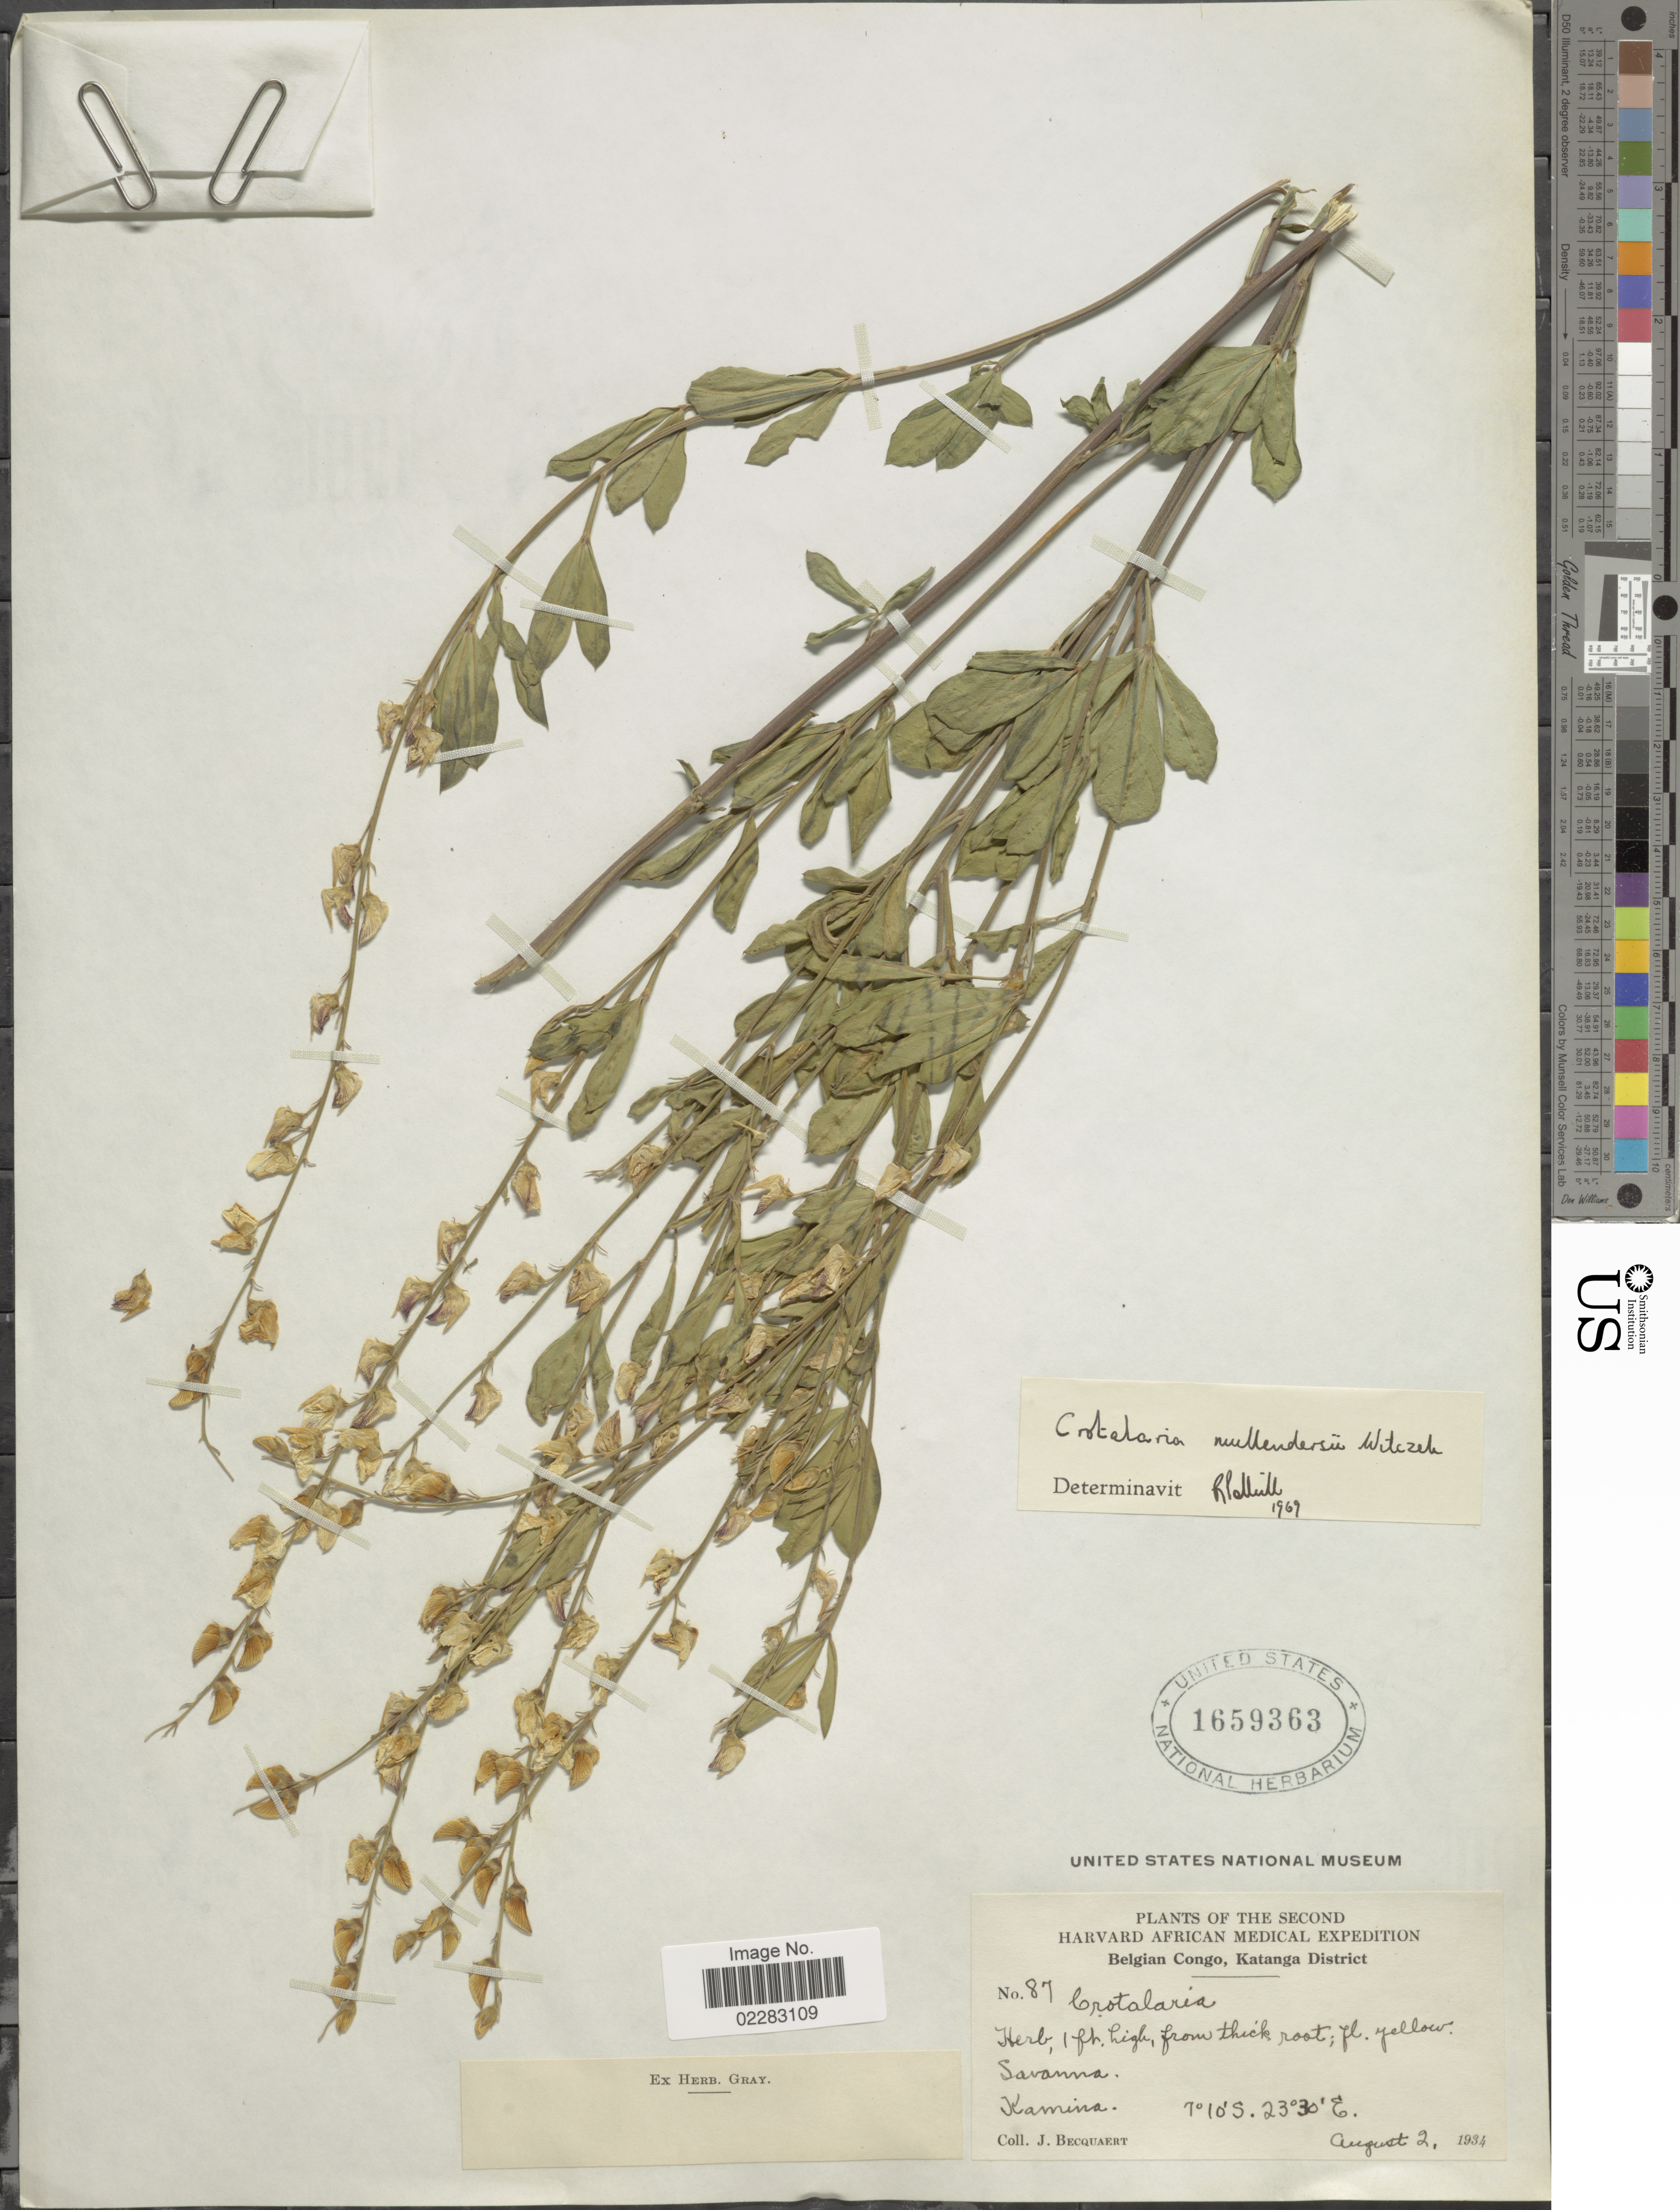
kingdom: Plantae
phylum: Tracheophyta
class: Magnoliopsida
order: Fabales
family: Fabaceae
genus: Crotalaria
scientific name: Crotalaria mullendersii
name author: R. Wilczek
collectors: J. Becquaert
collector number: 87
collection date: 1934-08-02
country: Congo, Democratic Republic of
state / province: Haut-Lomami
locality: Savanna, Kamina.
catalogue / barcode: US 1659363